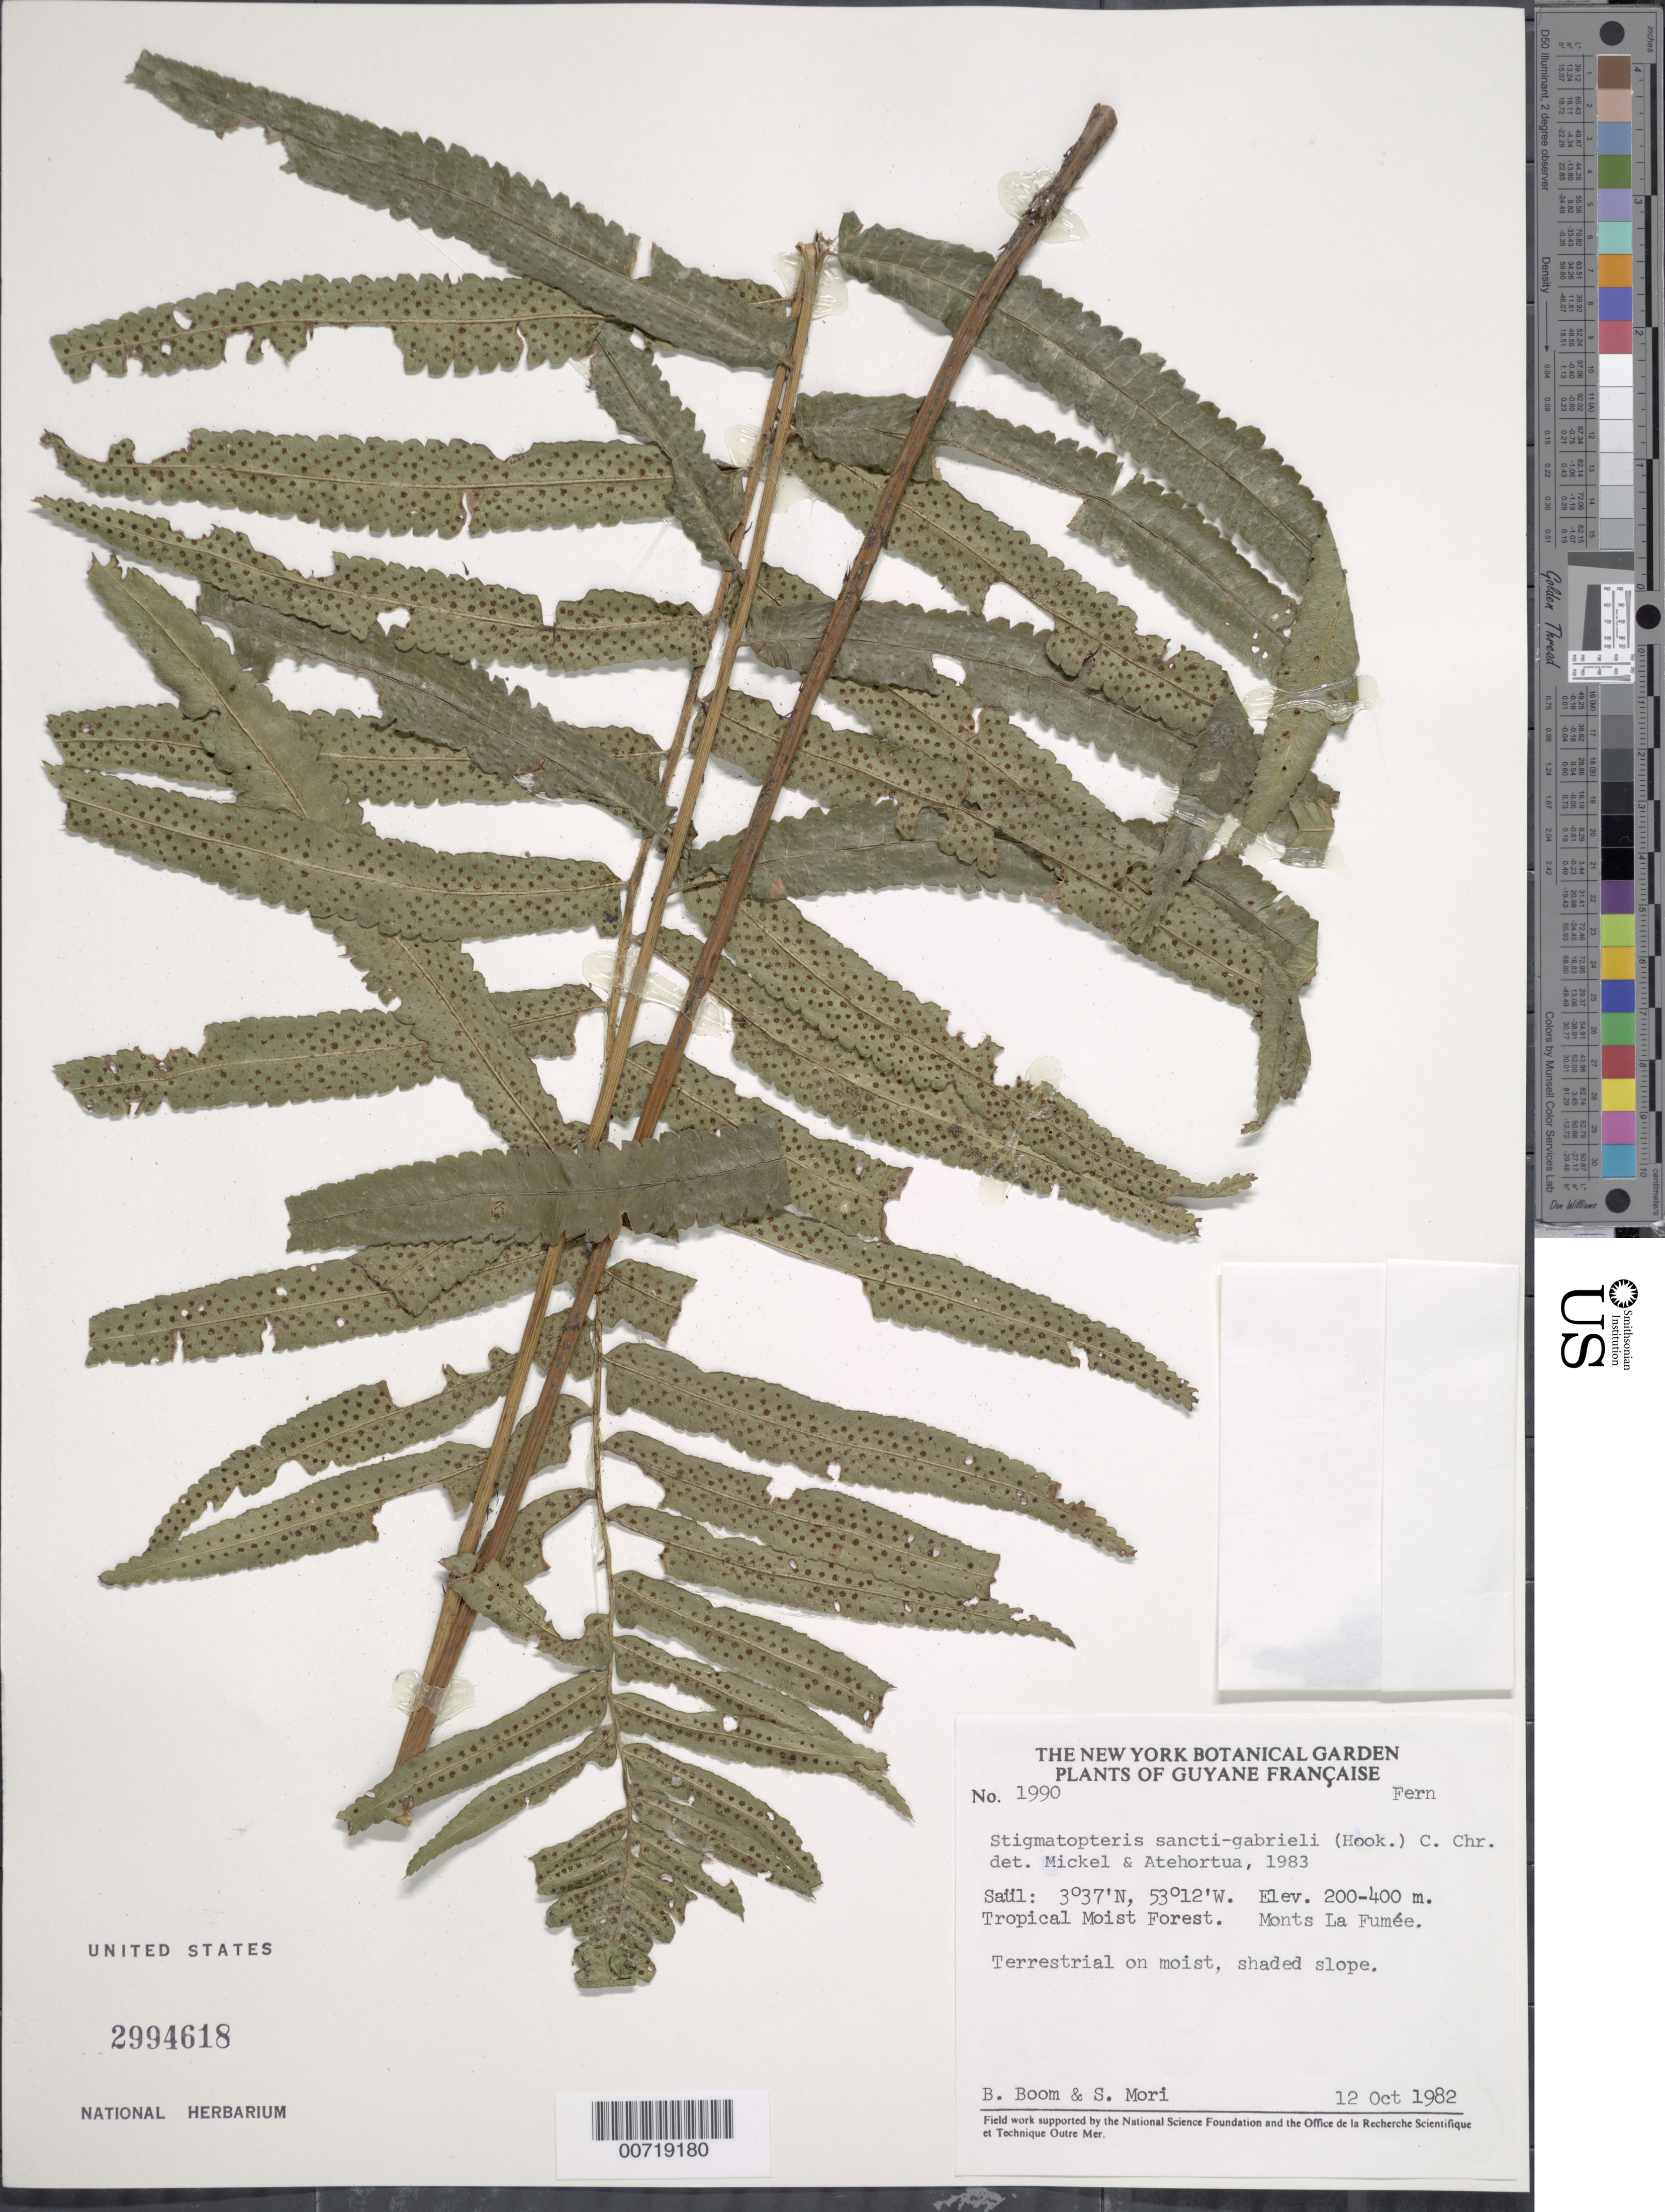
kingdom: Plantae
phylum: Tracheophyta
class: Polypodiopsida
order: Polypodiales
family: Dryopteridaceae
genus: Stigmatopteris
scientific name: Stigmatopteris rotundata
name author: (Willd.) C. Chr.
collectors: B. M. Boom & S. Mori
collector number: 1990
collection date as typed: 12-Oct-82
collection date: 1982-10-12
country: French Guiana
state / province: Saint-Laurent-du-Maroni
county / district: Saül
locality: Monts La Fumée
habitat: Tropical moist forest, shaded slope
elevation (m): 200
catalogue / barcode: US 2994618